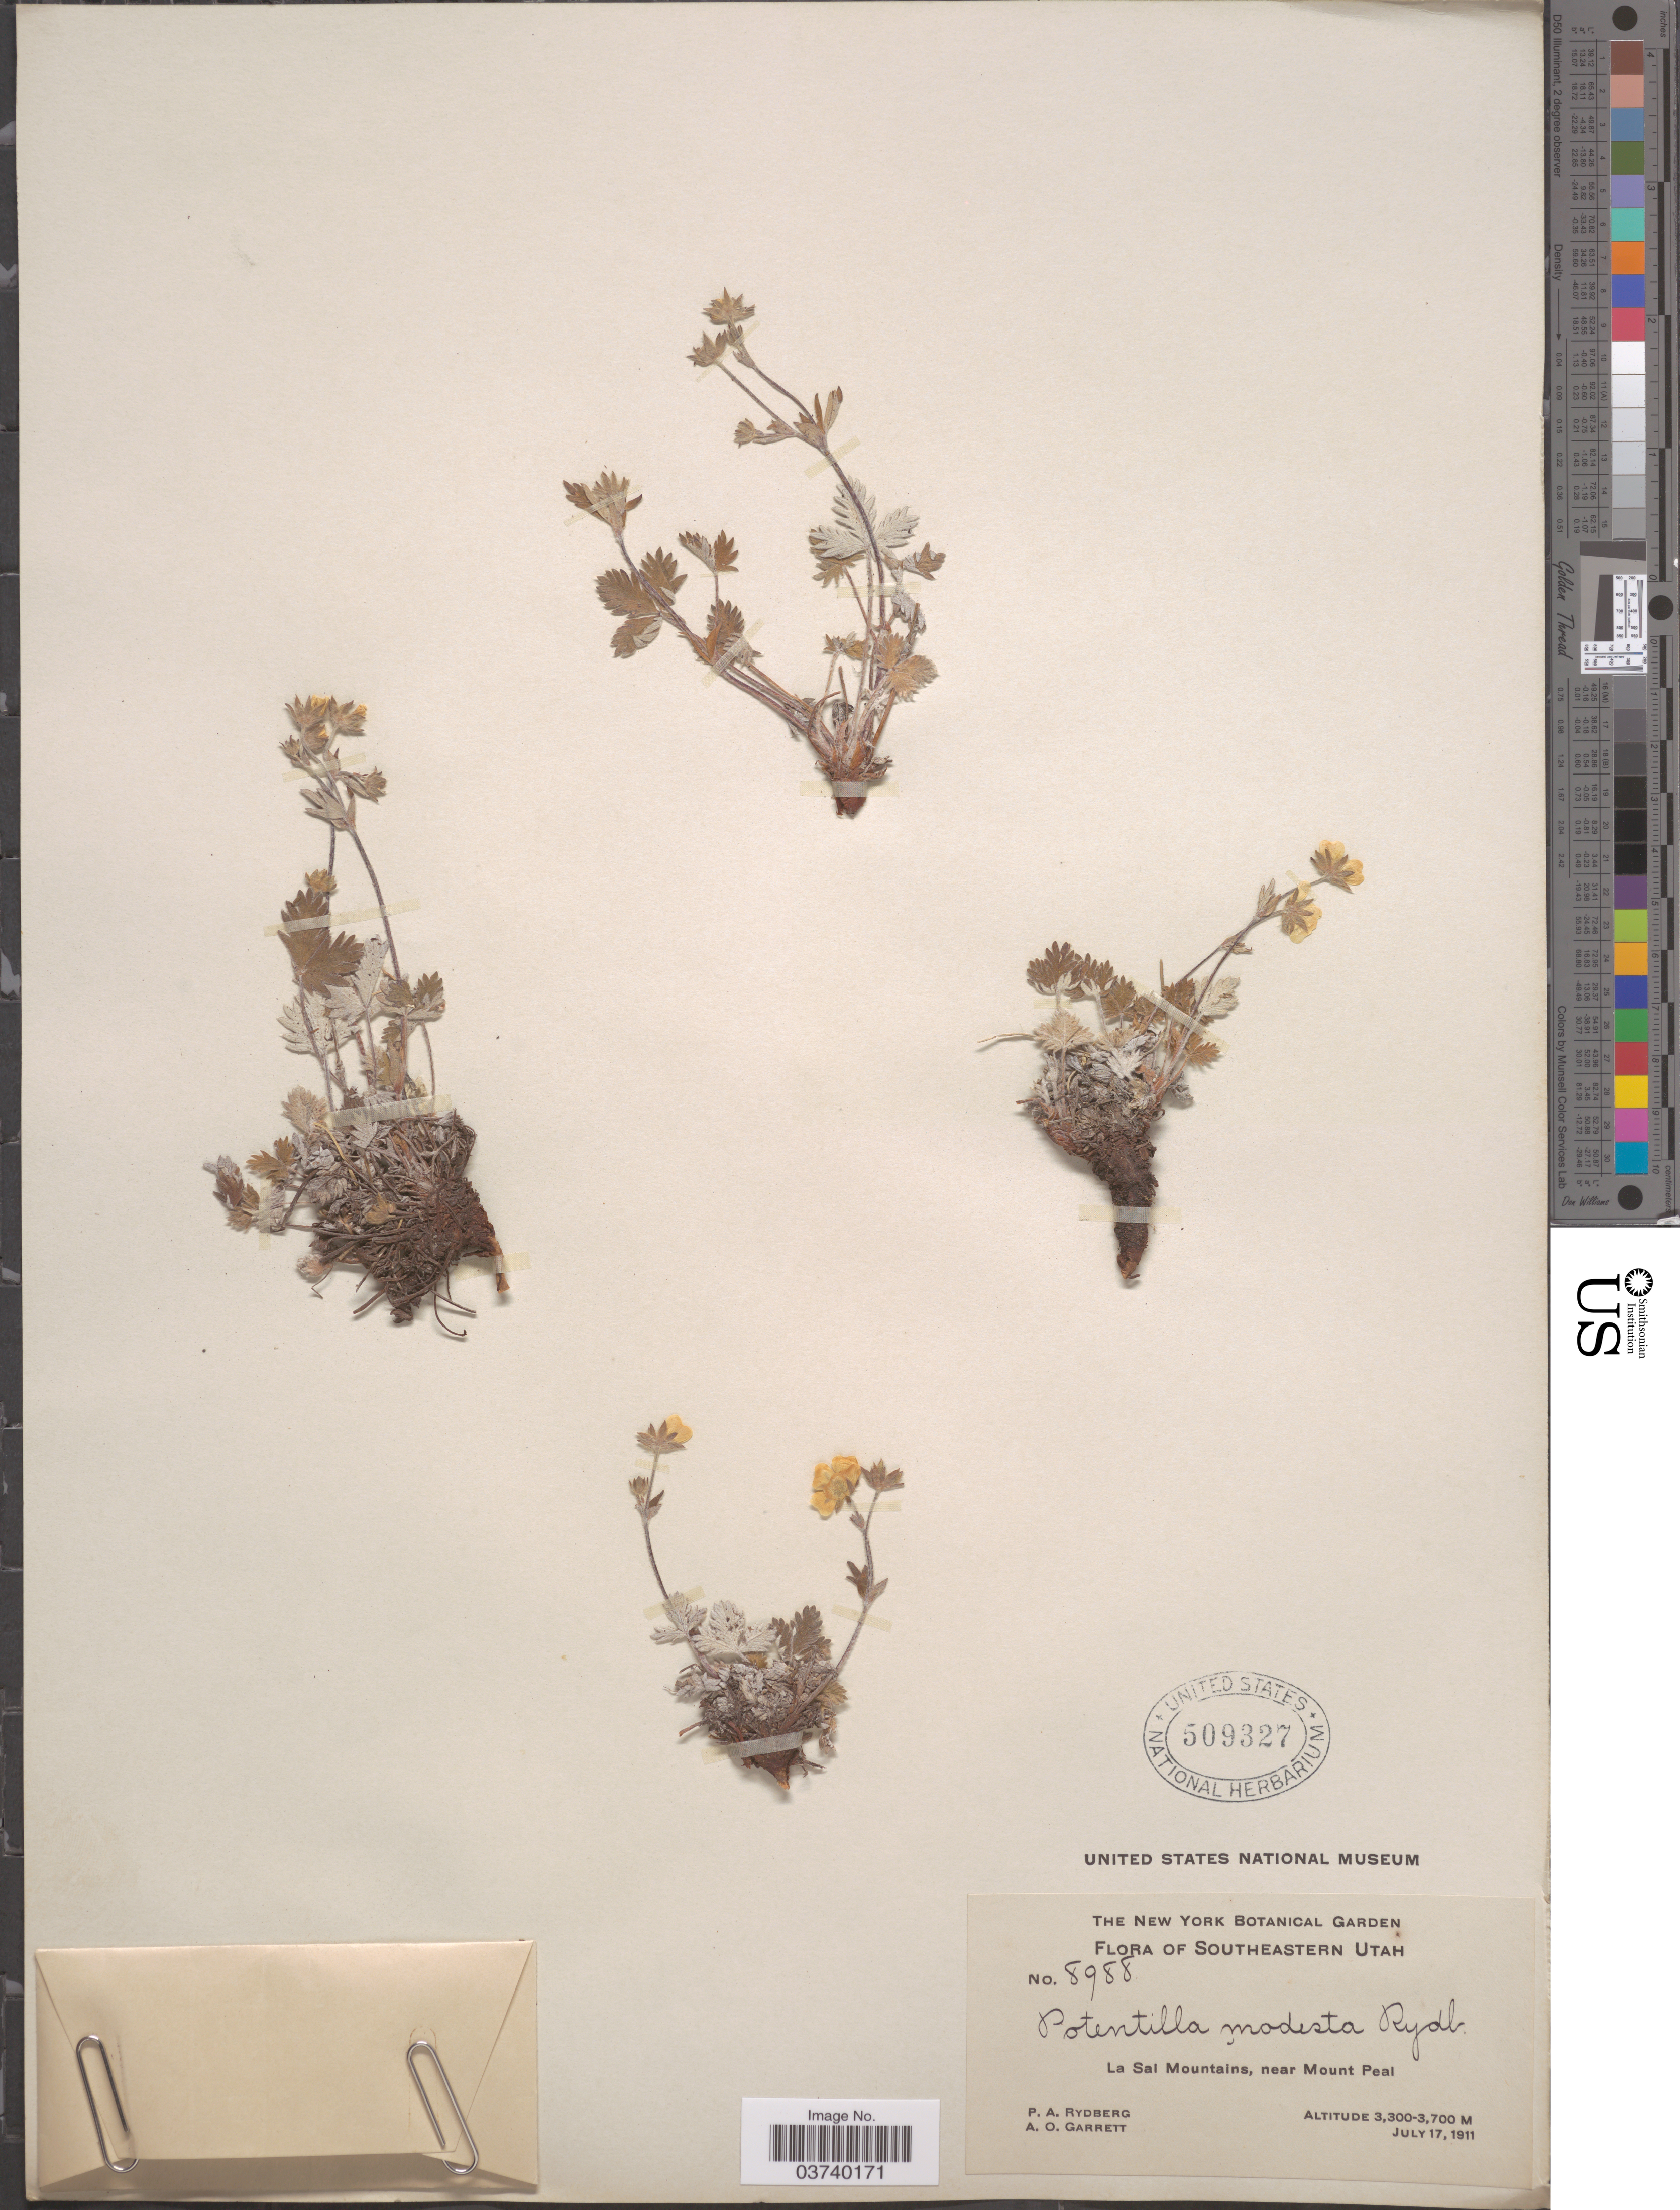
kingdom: Plantae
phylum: Tracheophyta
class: Magnoliopsida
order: Rosales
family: Rosaceae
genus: Potentilla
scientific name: Potentilla nivea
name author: L.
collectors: P. A. Rydberg & A. O. Garrett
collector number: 8988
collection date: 1911-07-17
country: United States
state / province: Utah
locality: Southeastern Utah. La Sal Mountains, near Mount Peal.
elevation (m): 3300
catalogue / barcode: US 509327